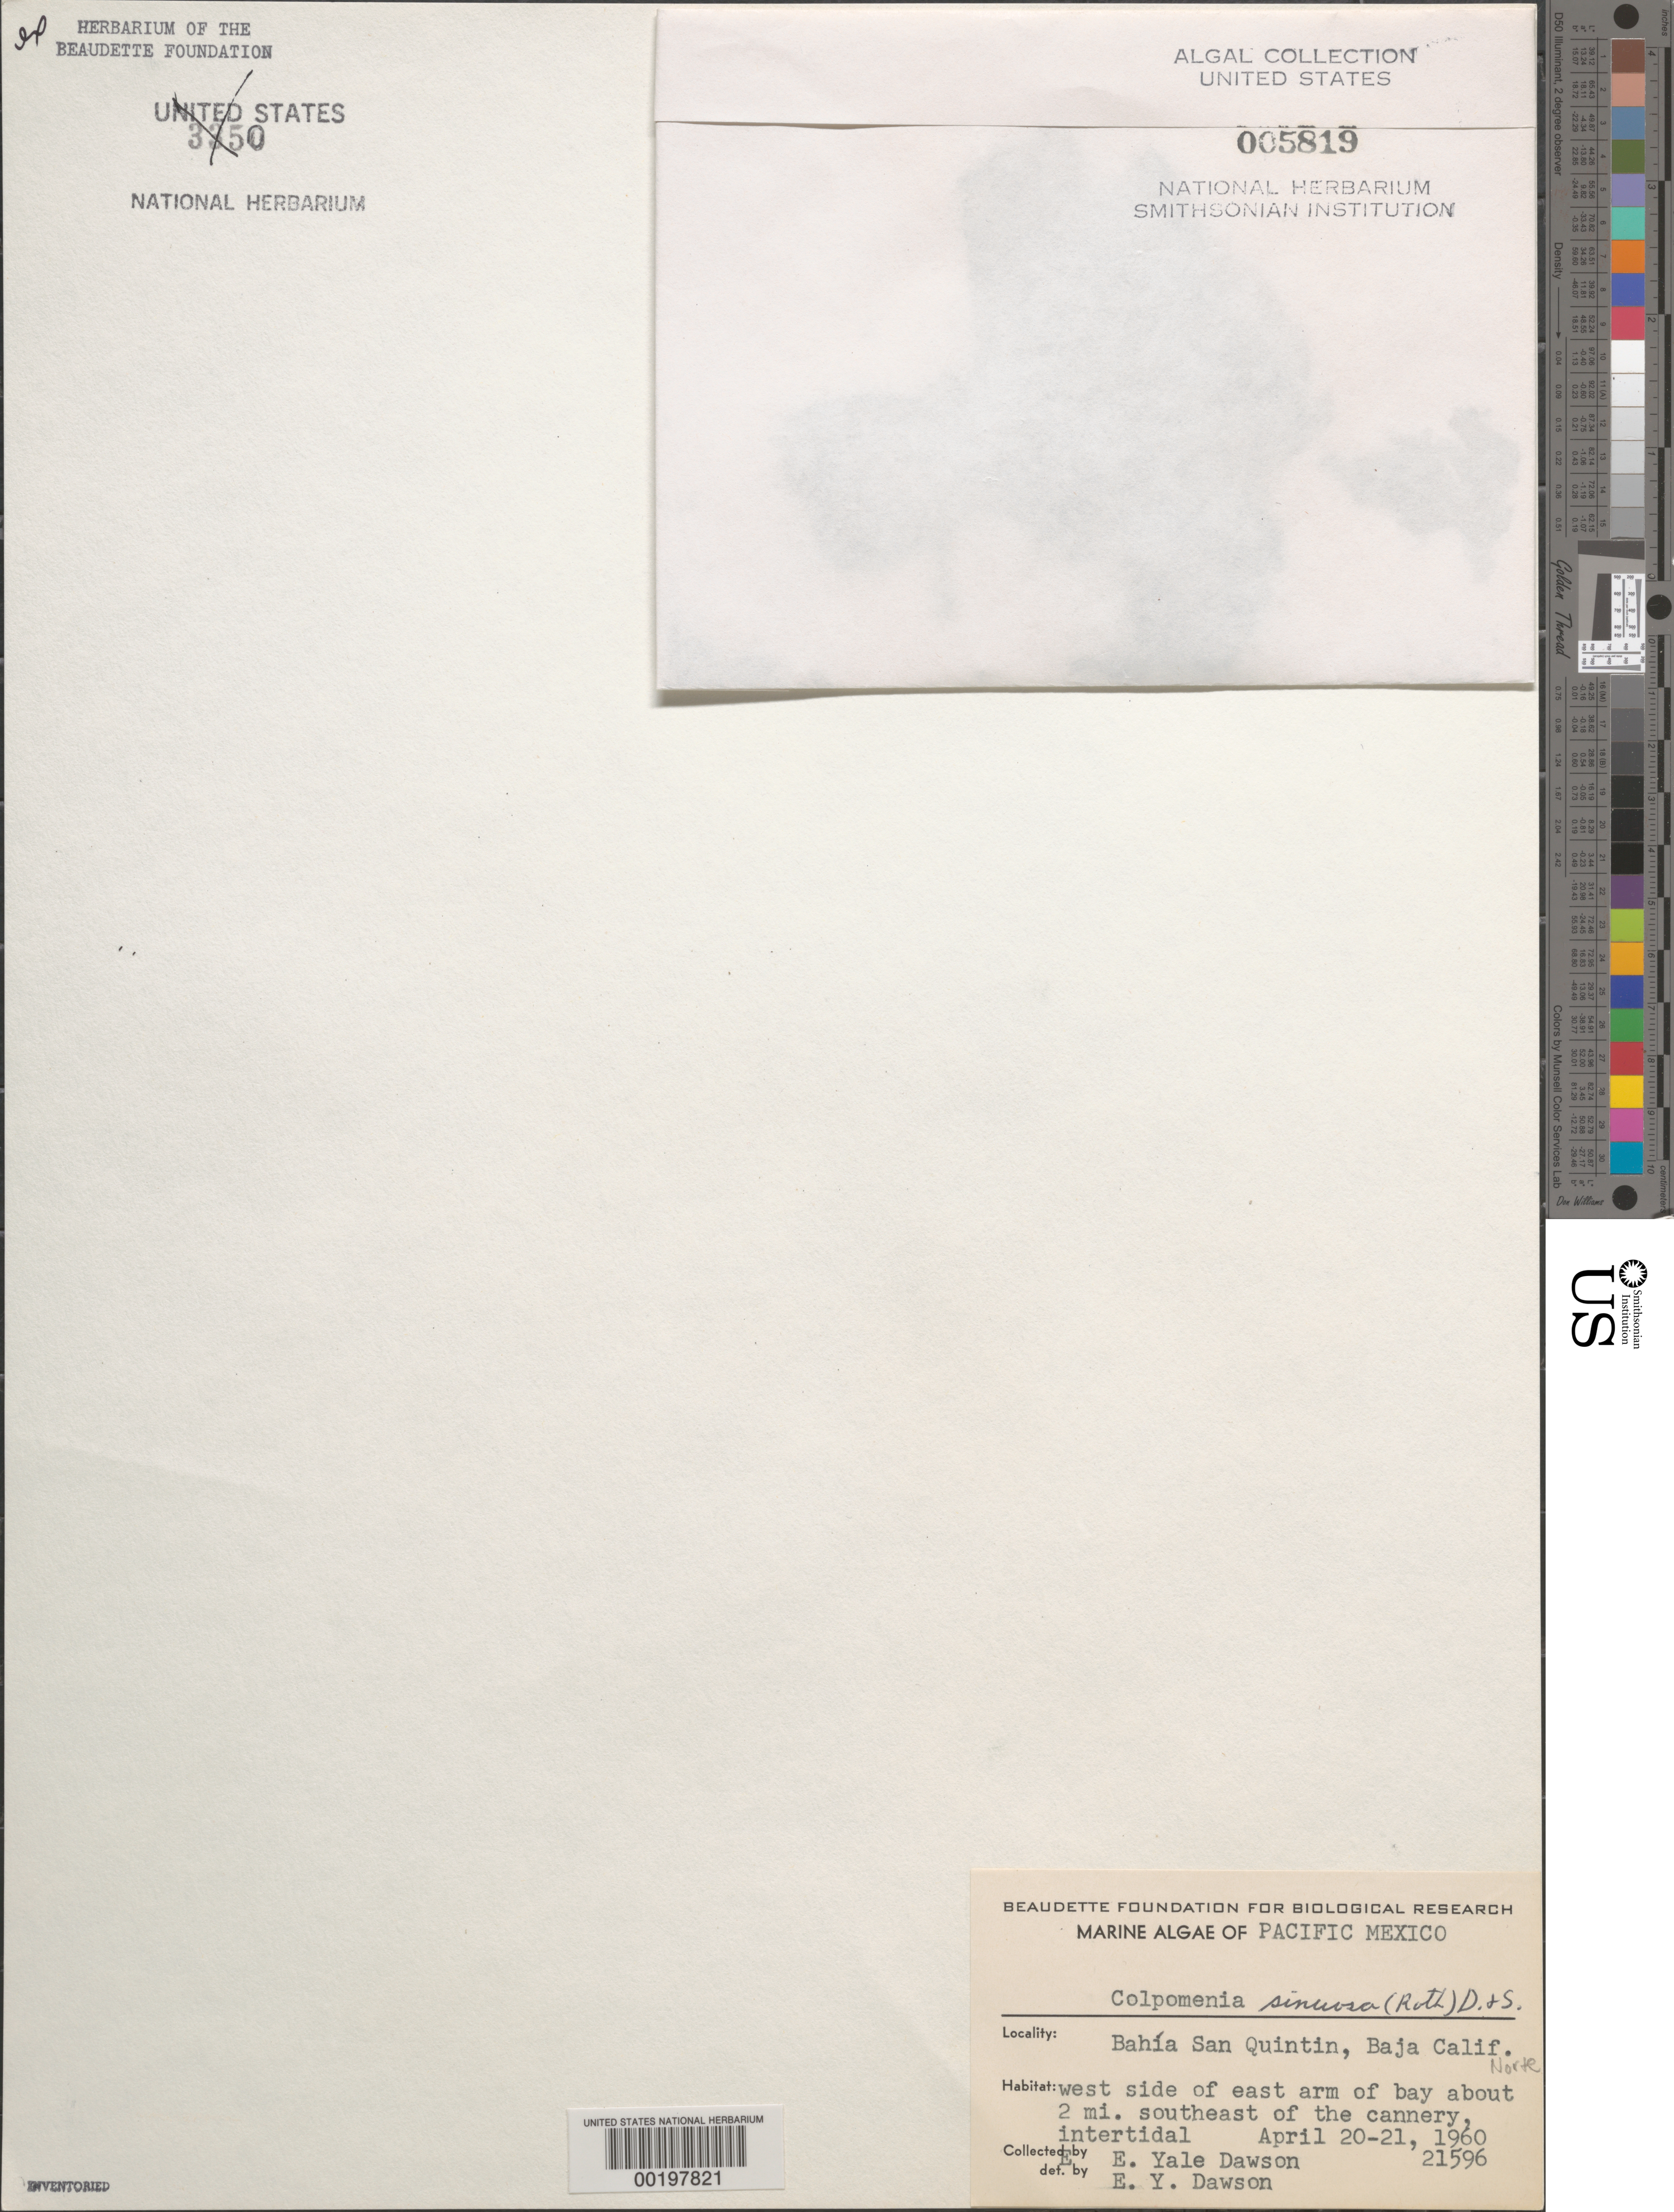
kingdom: Chromista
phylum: Ochrophyta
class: Phaeophyceae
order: Scytosiphonales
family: Scytosiphonaceae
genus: Colpomenia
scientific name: Colpomenia sinuosa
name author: (K. Mert. ex Roth) Derbes & Solier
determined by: Dawson, E. Y.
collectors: E. Y. Dawson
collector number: EYD 21596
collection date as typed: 20 Apr 1960 TO 21 Apr 1960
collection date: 1960-04-20/1960-04-21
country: Mexico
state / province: Baja California Norte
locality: Bahia San Quintin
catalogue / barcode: US 5819